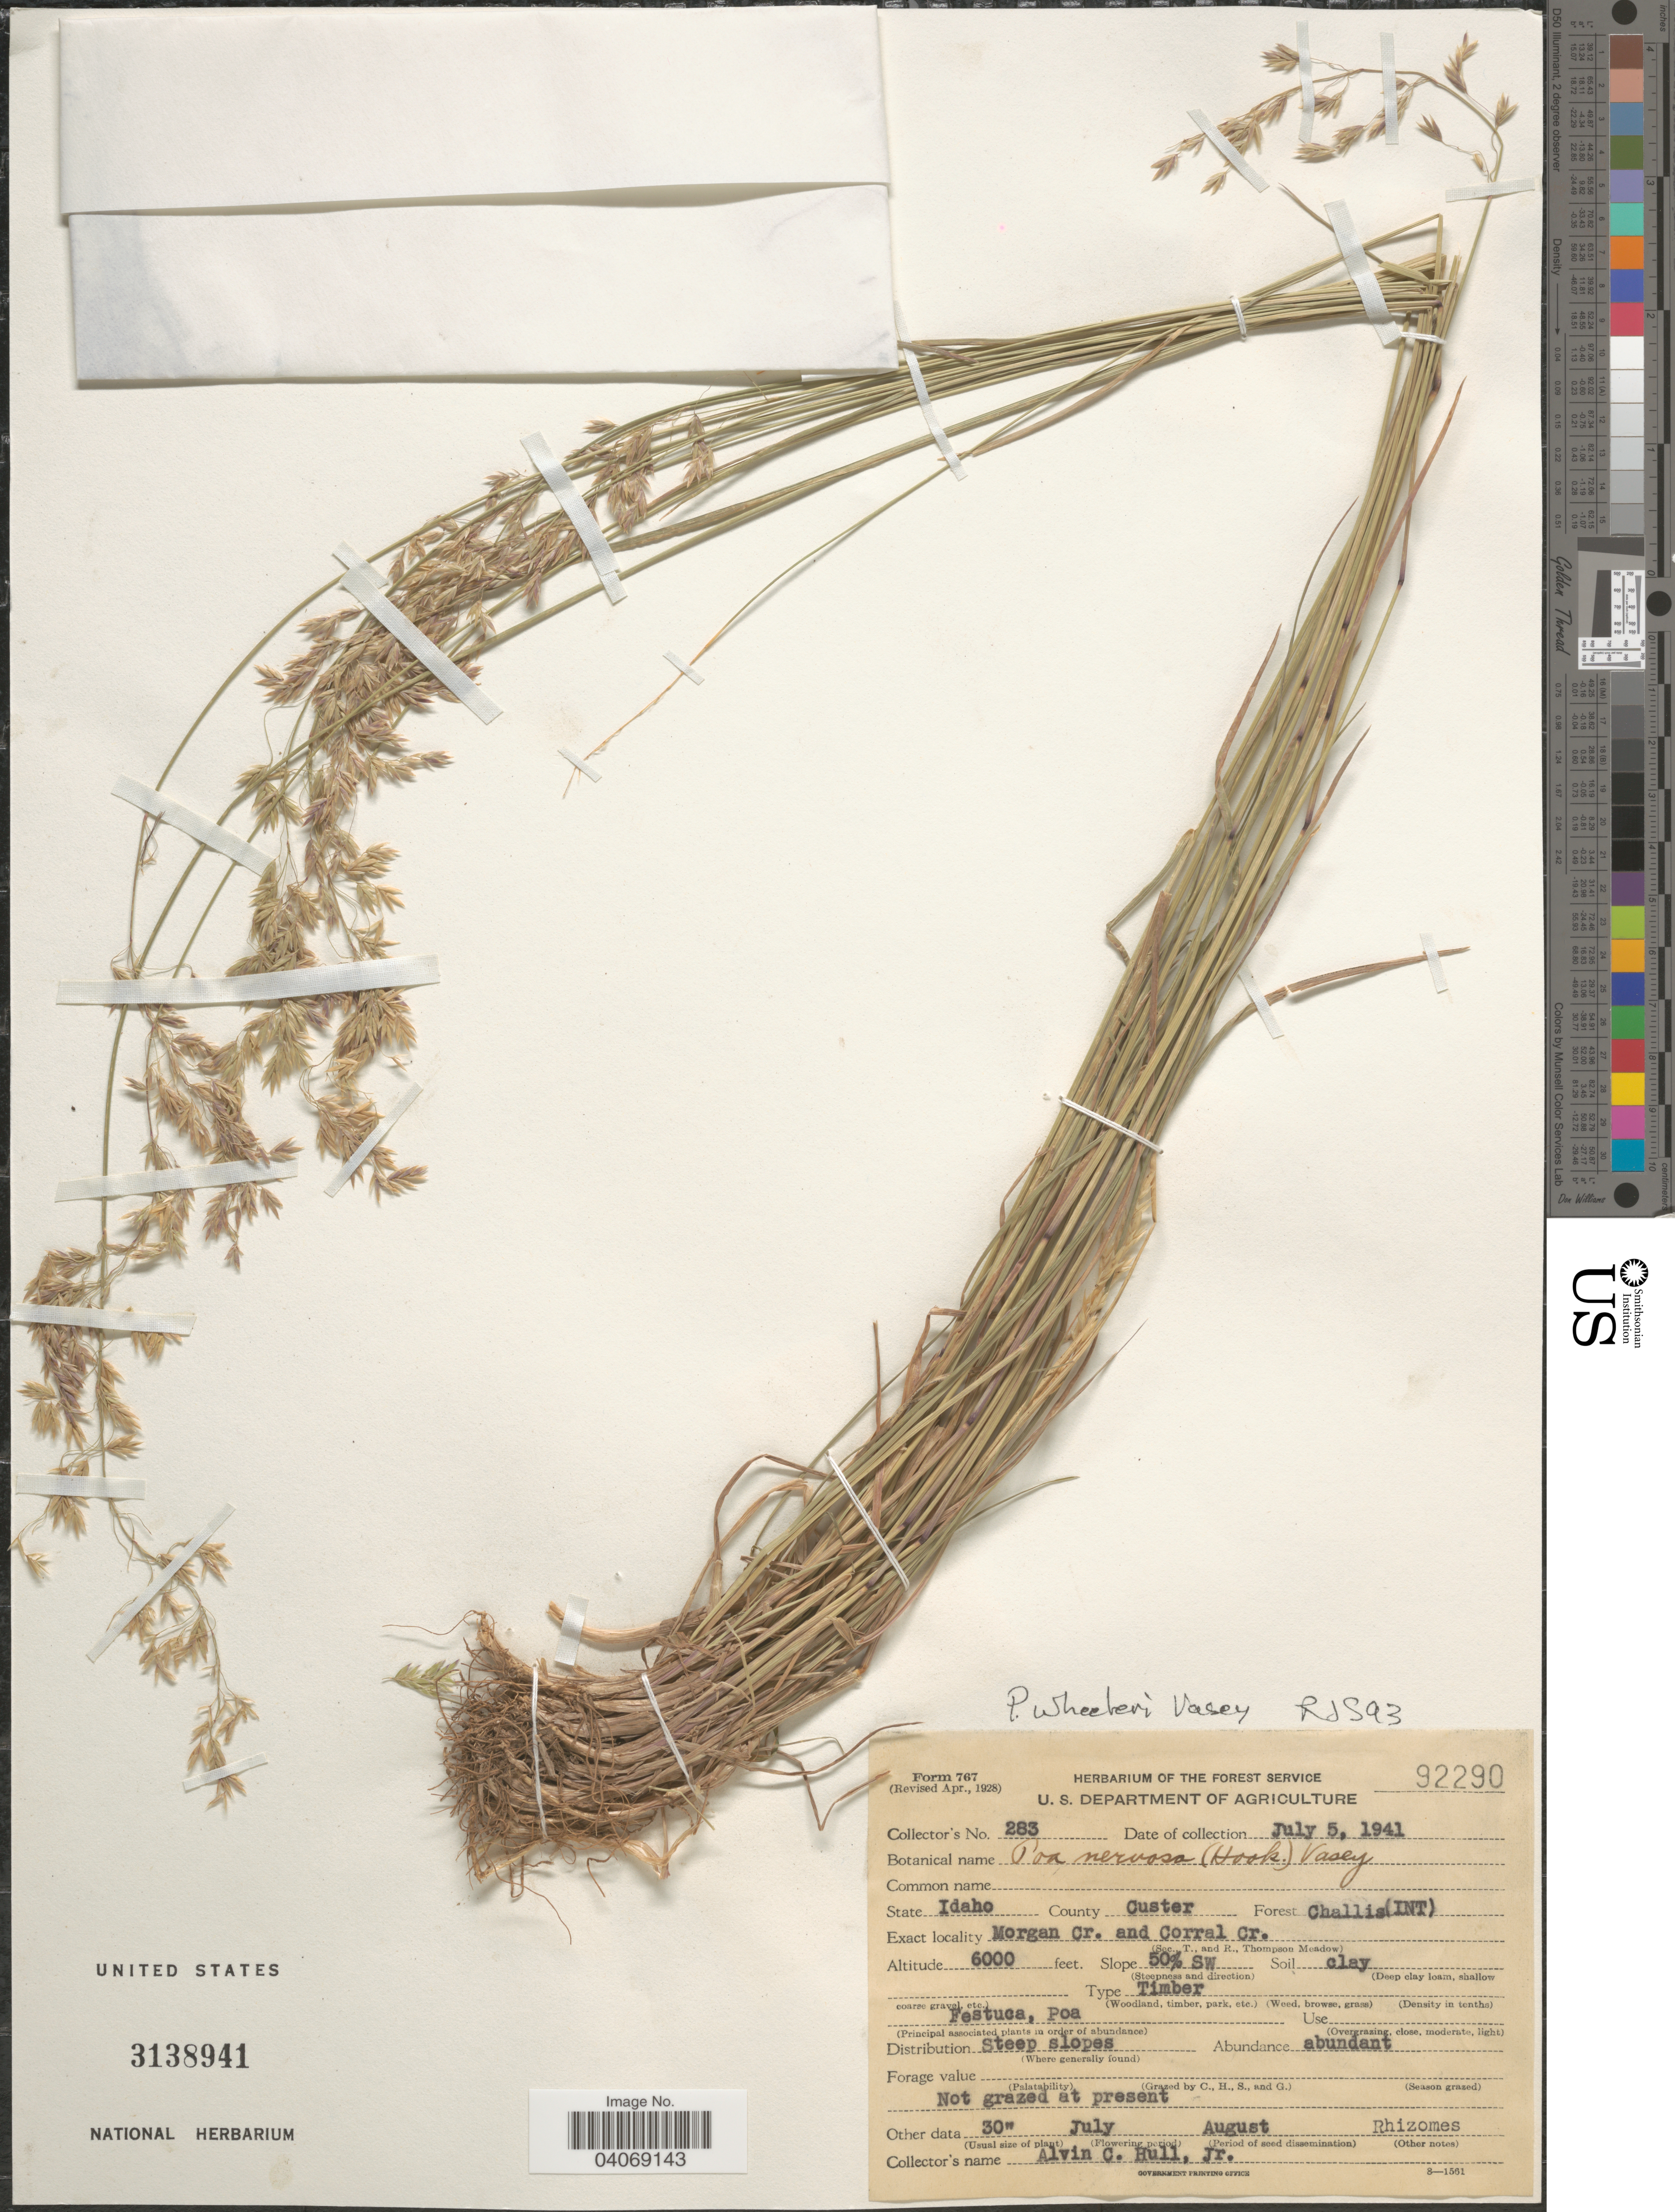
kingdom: Plantae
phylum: Tracheophyta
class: Liliopsida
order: Poales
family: Poaceae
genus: Poa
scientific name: Poa wheeleri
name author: Vasey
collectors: A. Hull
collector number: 283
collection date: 1941-07-05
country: United States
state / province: Idaho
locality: County: Custer. Forest Challis (INT). Morgan Cr. and Corral Cr. Slope 50% SW.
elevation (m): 1829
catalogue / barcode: US 3138941